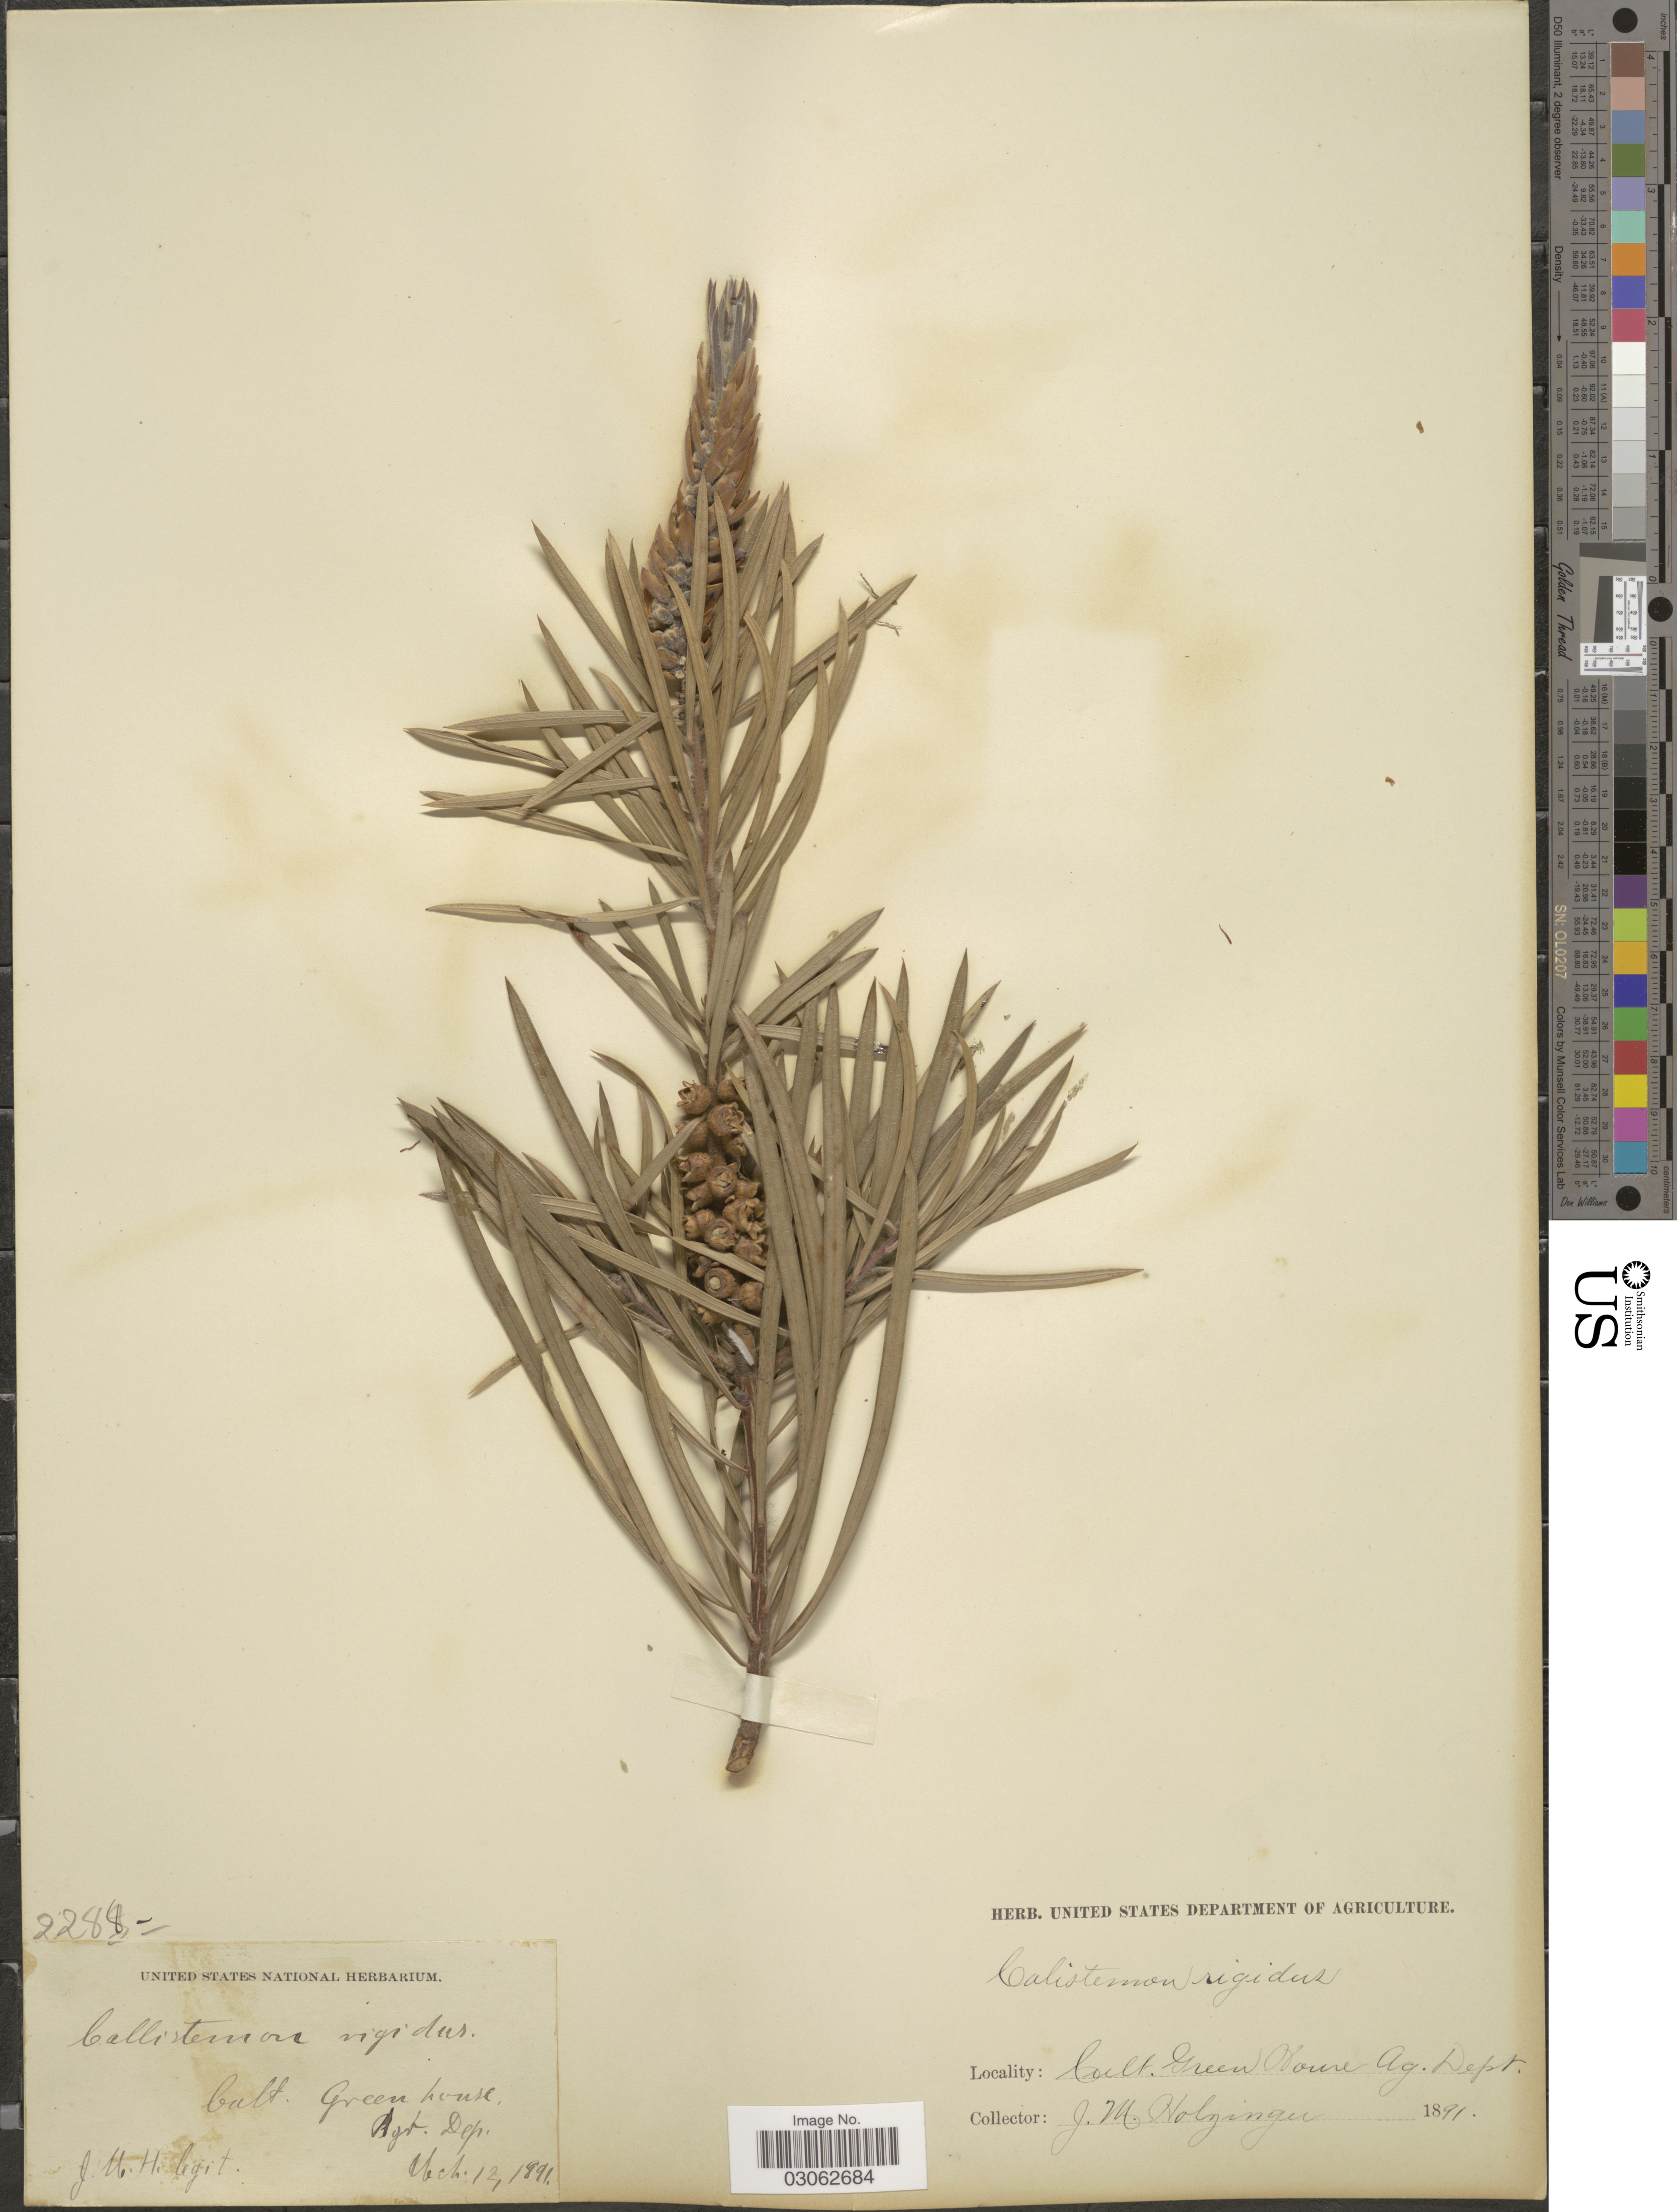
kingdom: Plantae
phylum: Tracheophyta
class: Magnoliopsida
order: Myrtales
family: Myrtaceae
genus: Callistemon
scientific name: Callistemon rigidus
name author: R. Br.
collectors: J. M. Holzinger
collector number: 2288?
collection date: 1891-03-12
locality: Cult. Green house, Agr. Dept.